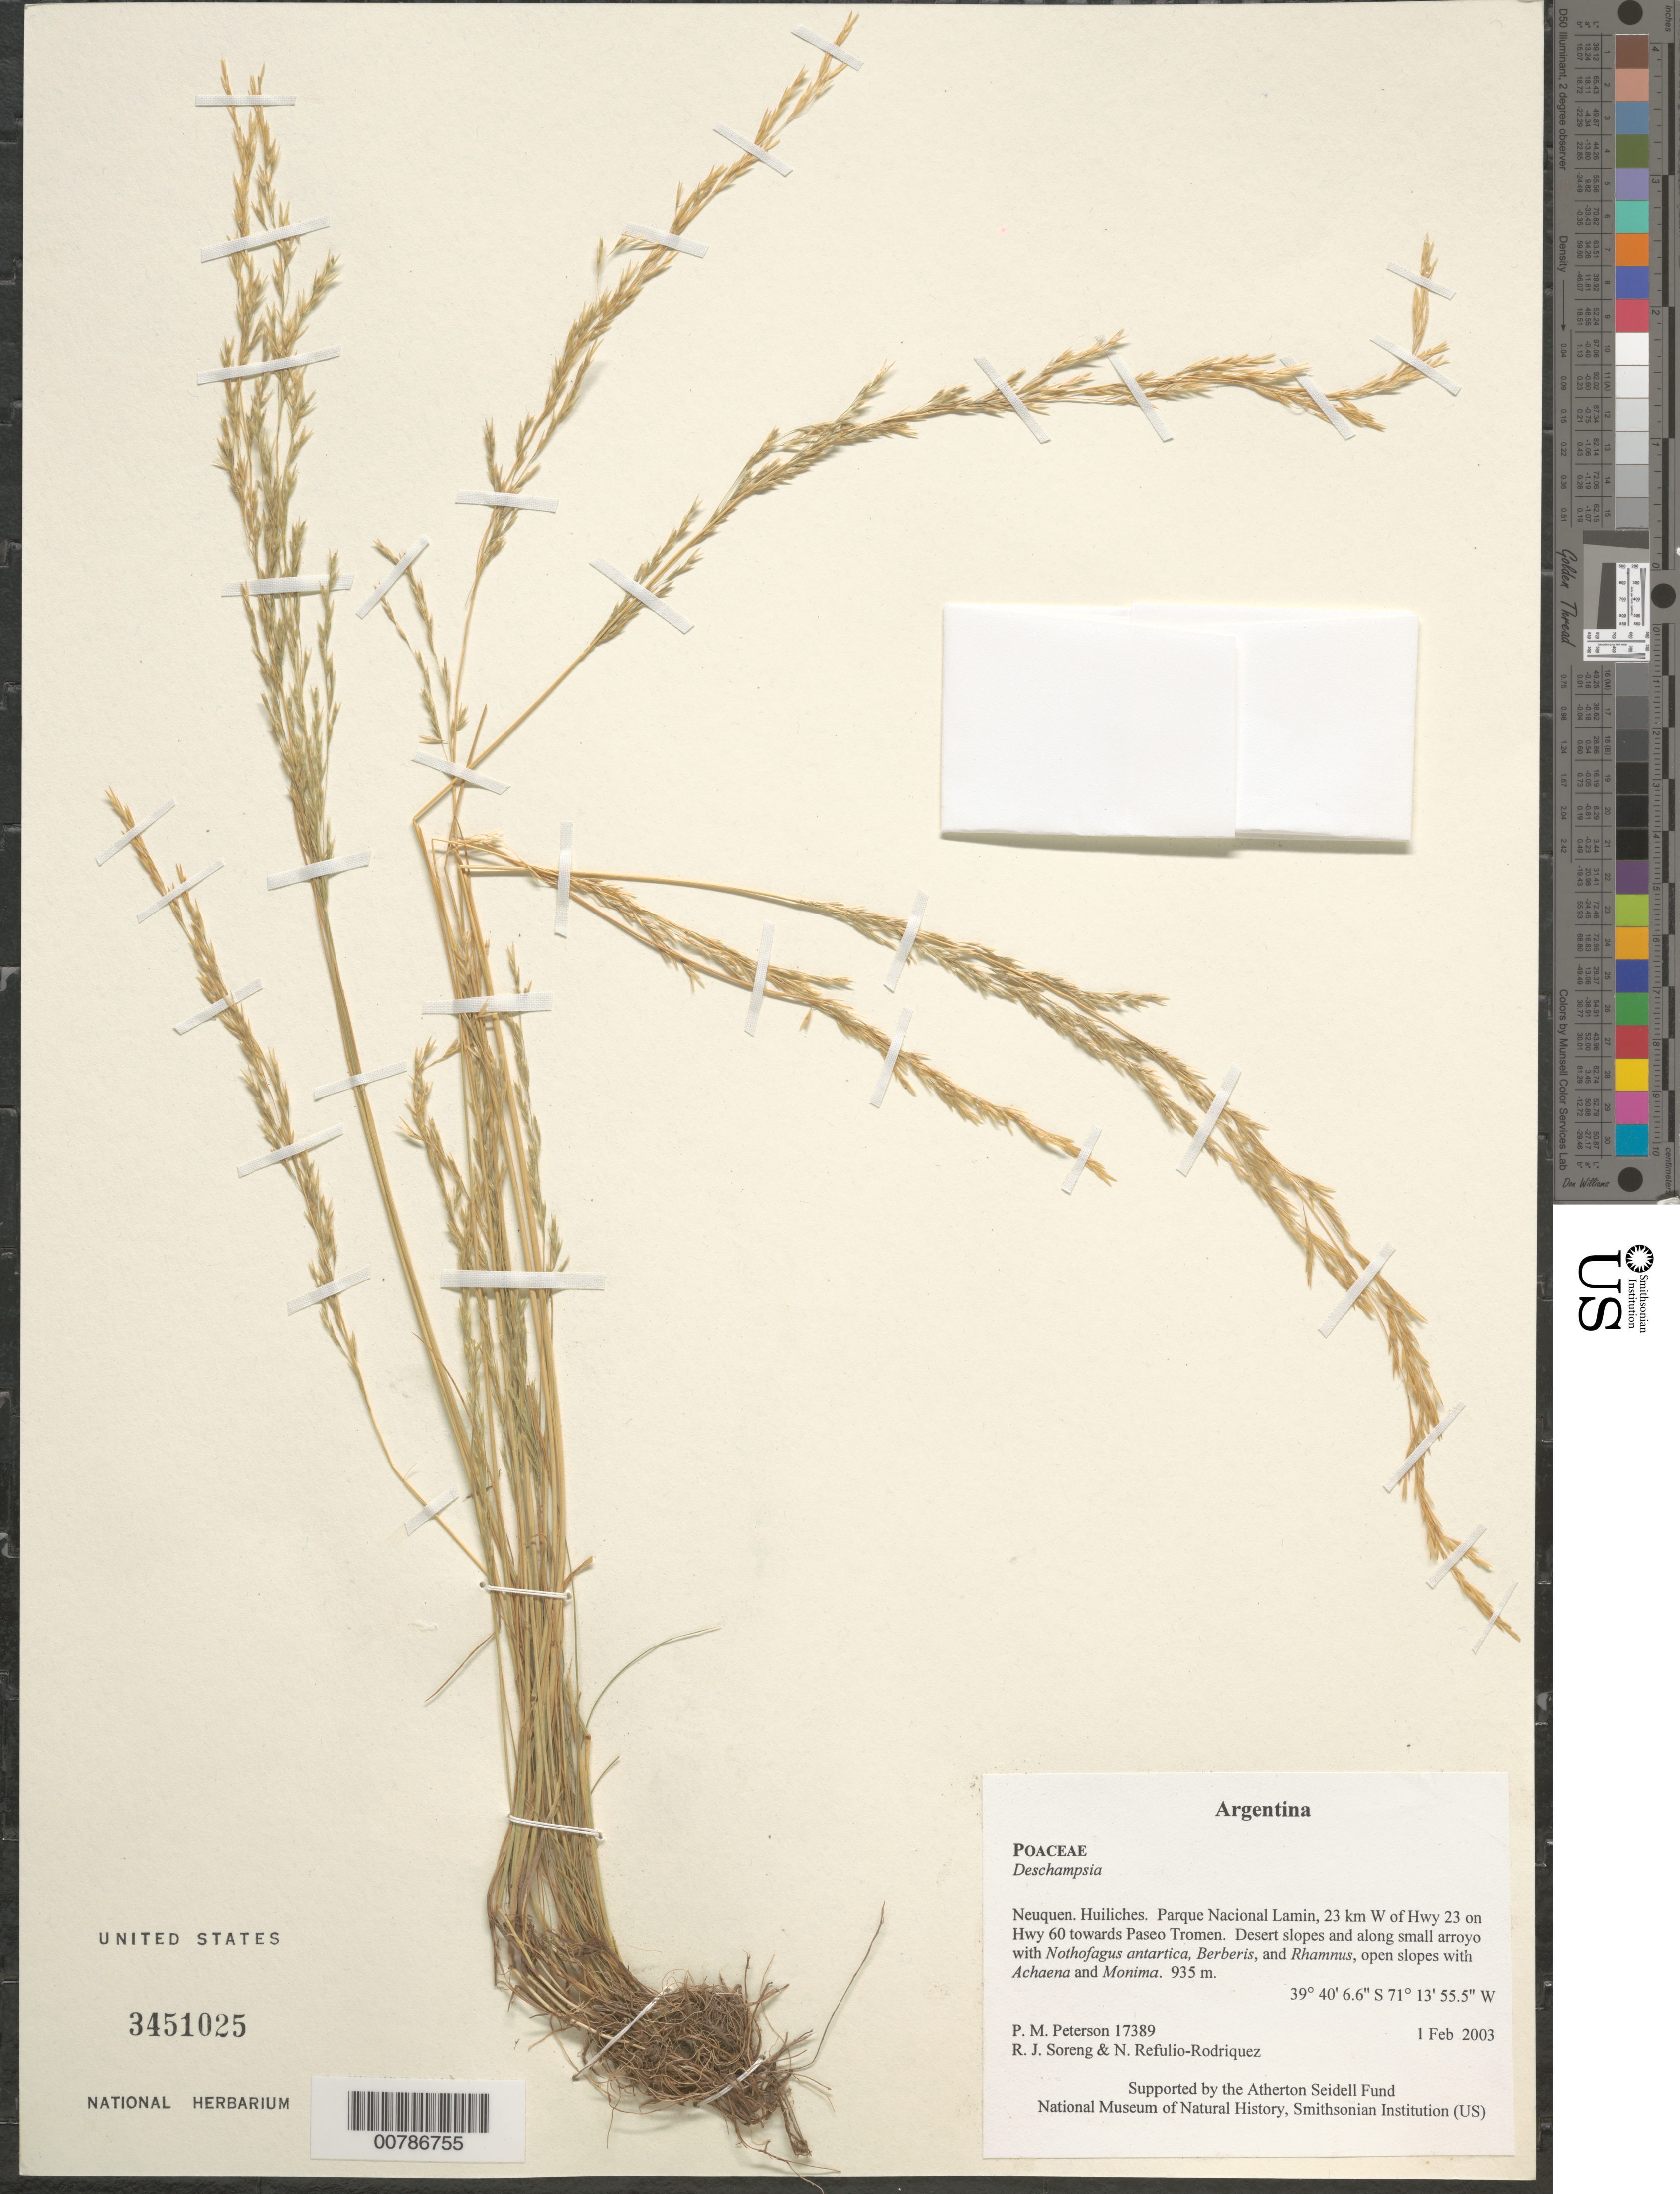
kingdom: Plantae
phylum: Tracheophyta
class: Liliopsida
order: Poales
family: Poaceae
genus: Deschampsia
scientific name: Deschampsia sp.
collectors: P. M. Peterson, R. J. Soreng & N. Refulio-Rodríguez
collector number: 17389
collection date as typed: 01 Feb 2003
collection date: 2003-02-01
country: Argentina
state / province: Neuquen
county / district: Huiliches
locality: Parque Nacional Lamin, 23 km W of Hwy 23 on Hwy 60 towards Paseo Tromen. Desert slopes and along small arroyo with Nothofagus antartica, Berberis, and Rhamnus, open slopes with Achaena and Monima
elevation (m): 935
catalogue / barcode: US 3451025